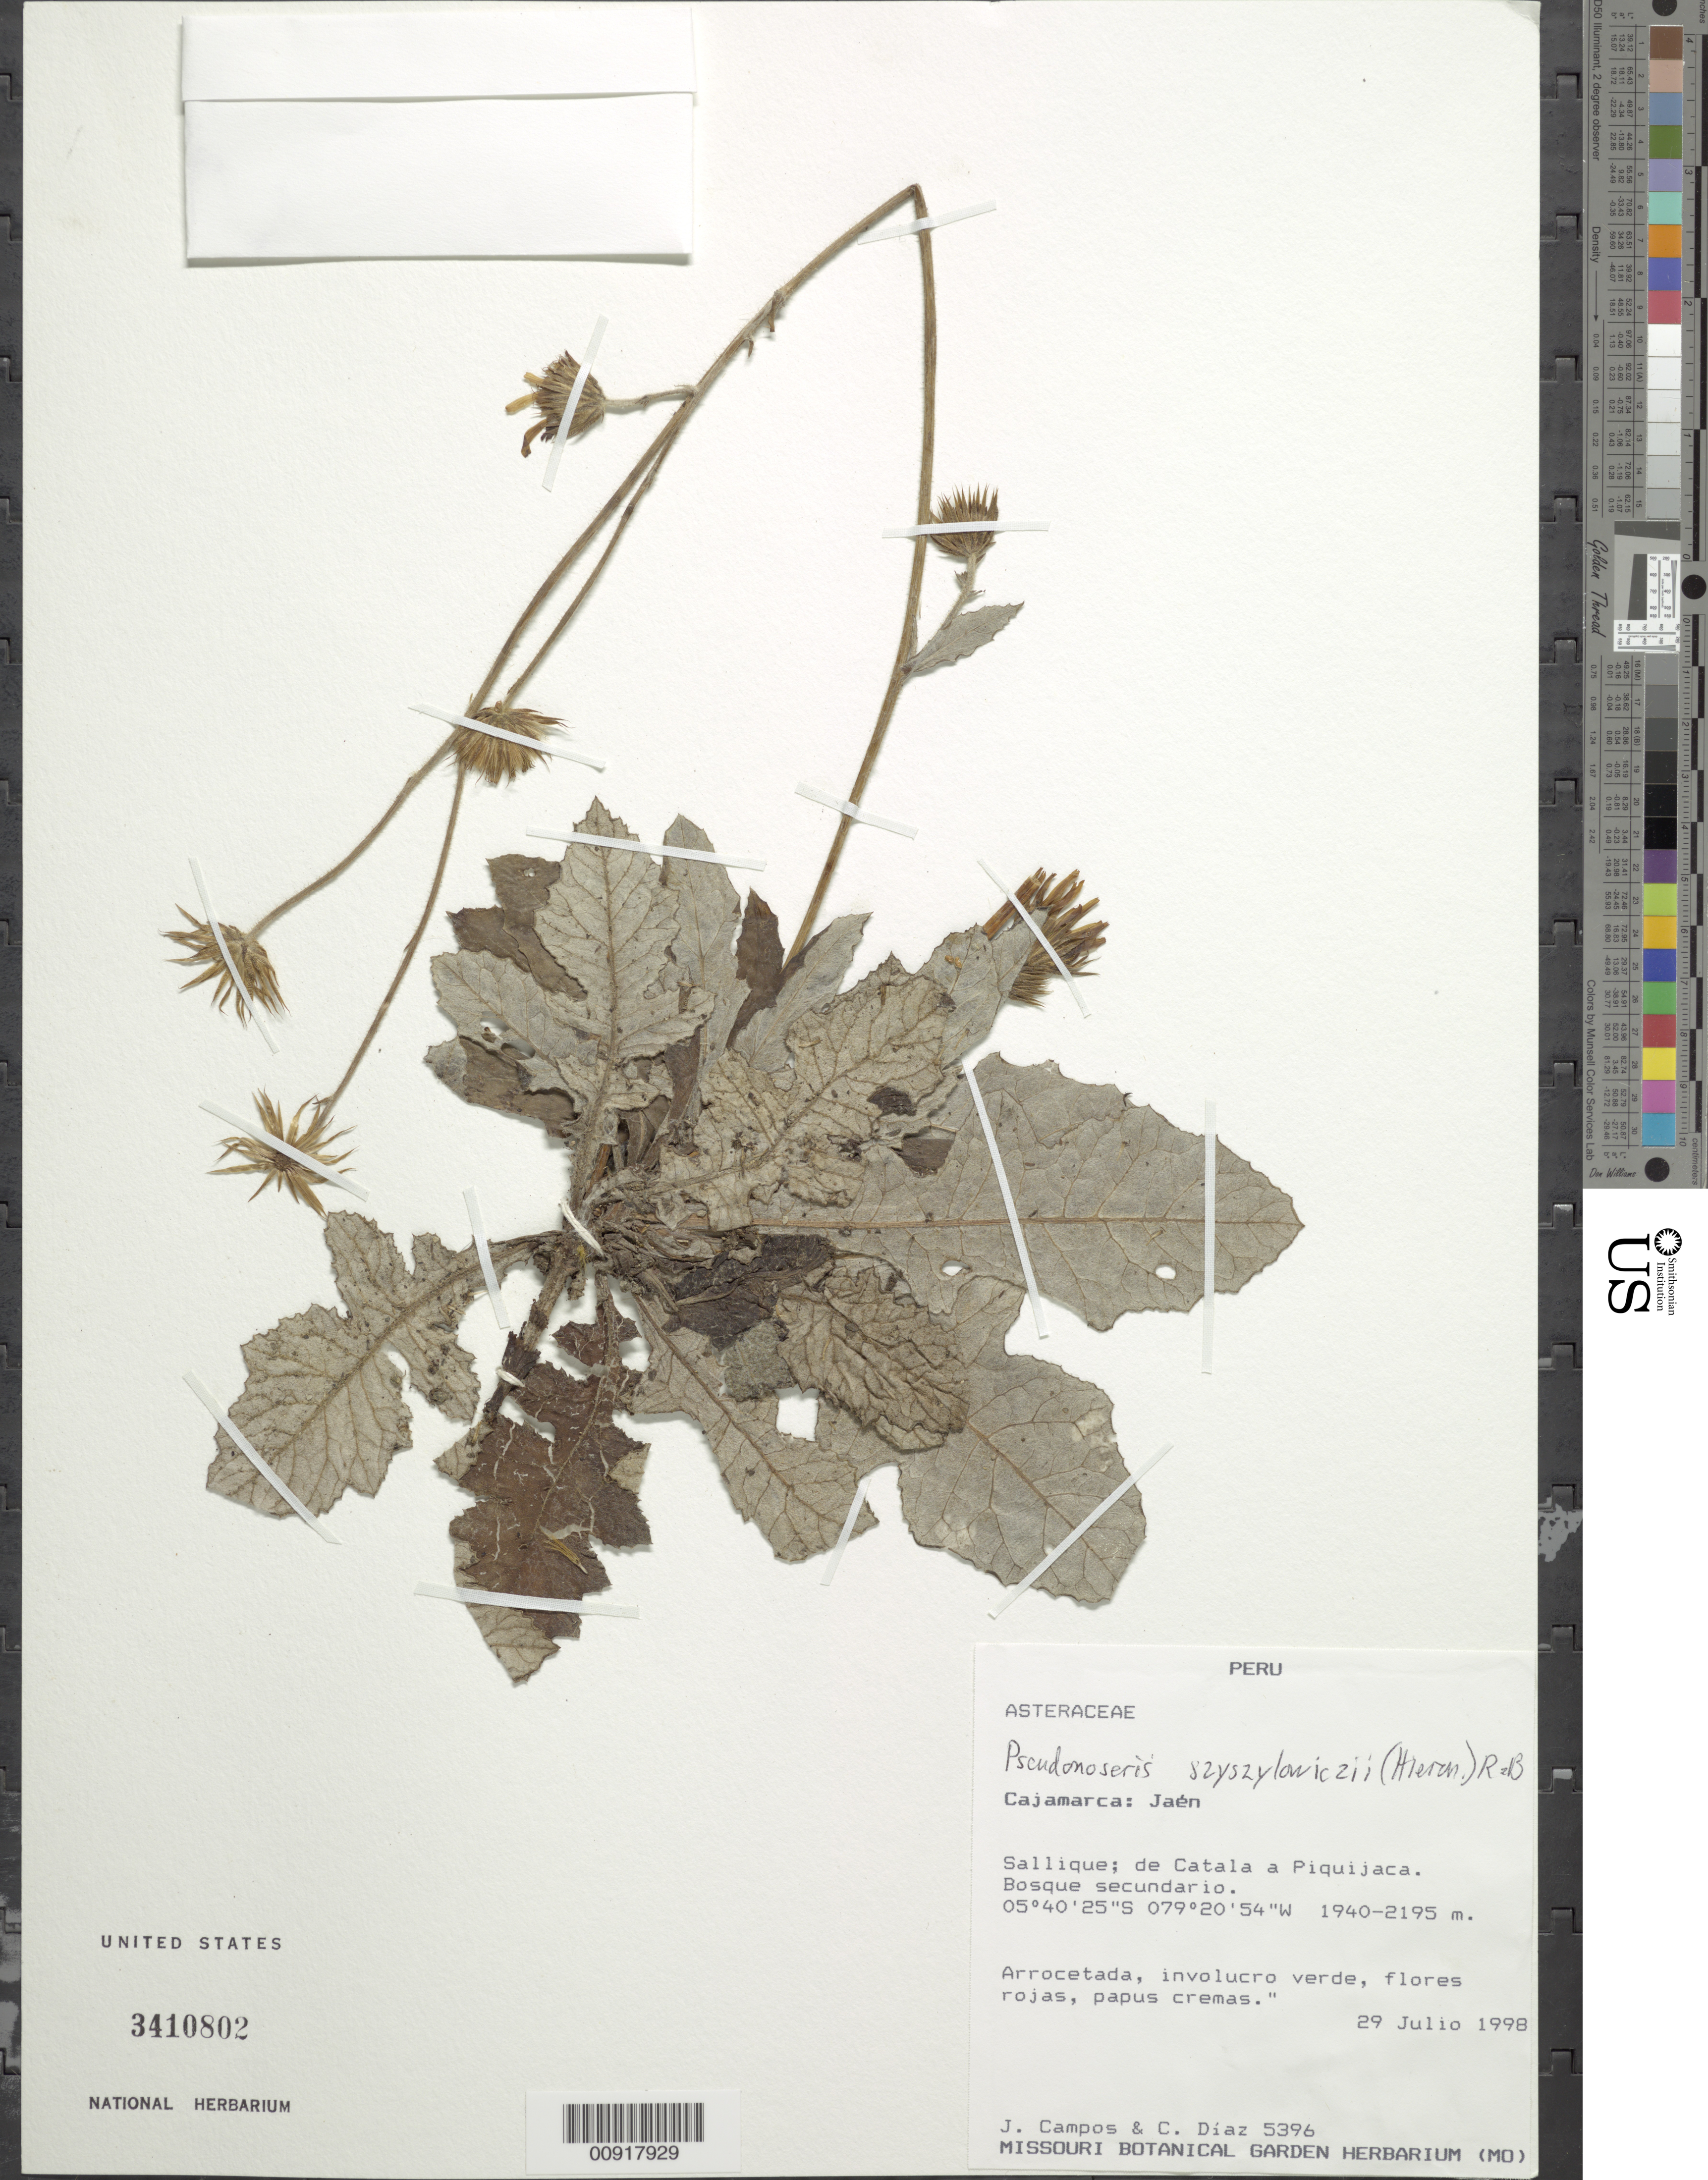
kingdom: Plantae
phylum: Tracheophyta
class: Magnoliopsida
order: Asterales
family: Asteraceae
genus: Pseudonoseris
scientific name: Pseudonoseris szyszylowiczii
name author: (Hieron.) H. Rob. & Brettell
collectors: J. Campos & C. Díaz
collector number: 5396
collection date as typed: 29 July 1998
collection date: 1998-07-29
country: Peru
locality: Cajamarca: Prov. Jaén, Sallique, de Catala a Piquijaca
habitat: Bosque secundario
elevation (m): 1940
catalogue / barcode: US 3410802